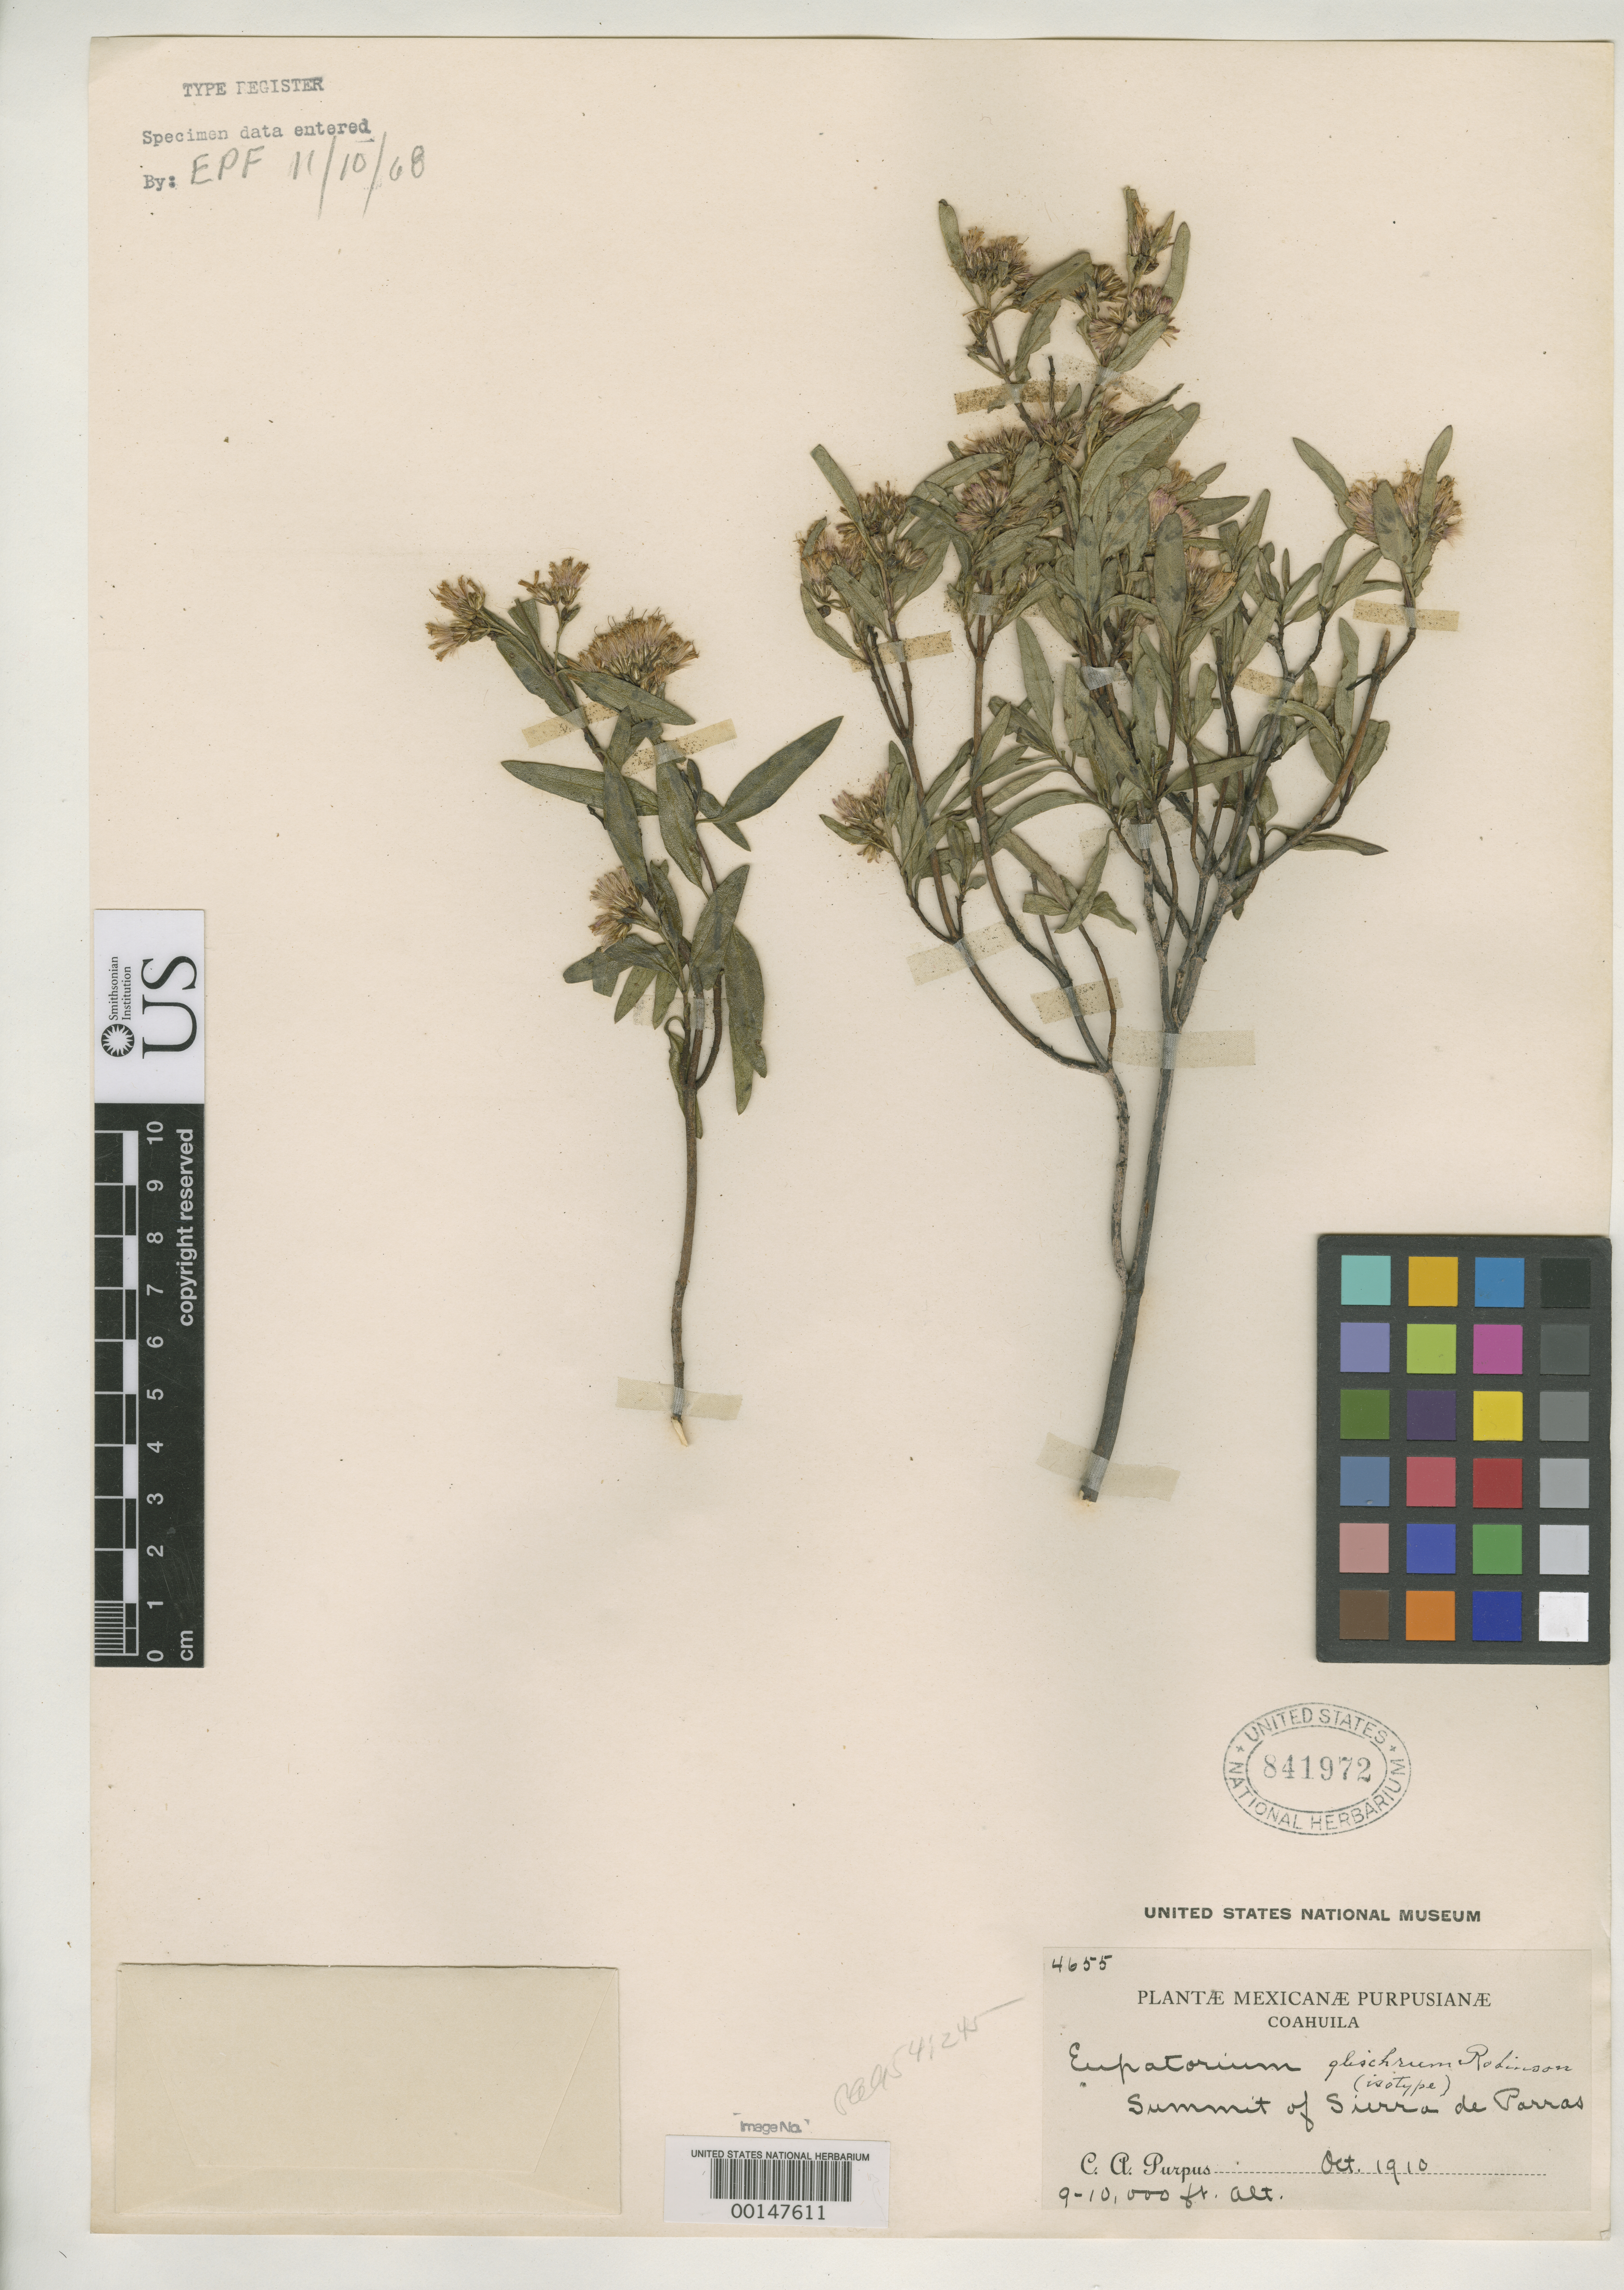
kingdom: Plantae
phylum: Tracheophyta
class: Magnoliopsida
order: Asterales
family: Asteraceae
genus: Eupatorium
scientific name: Eupatorium glischrum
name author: B.L. Rob.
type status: Isotype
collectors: C. A. Purpus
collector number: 4655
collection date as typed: Oct 1910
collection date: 1910-10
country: Mexico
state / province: Coahuila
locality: Sierra de Parras.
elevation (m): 2438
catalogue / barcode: US 841972